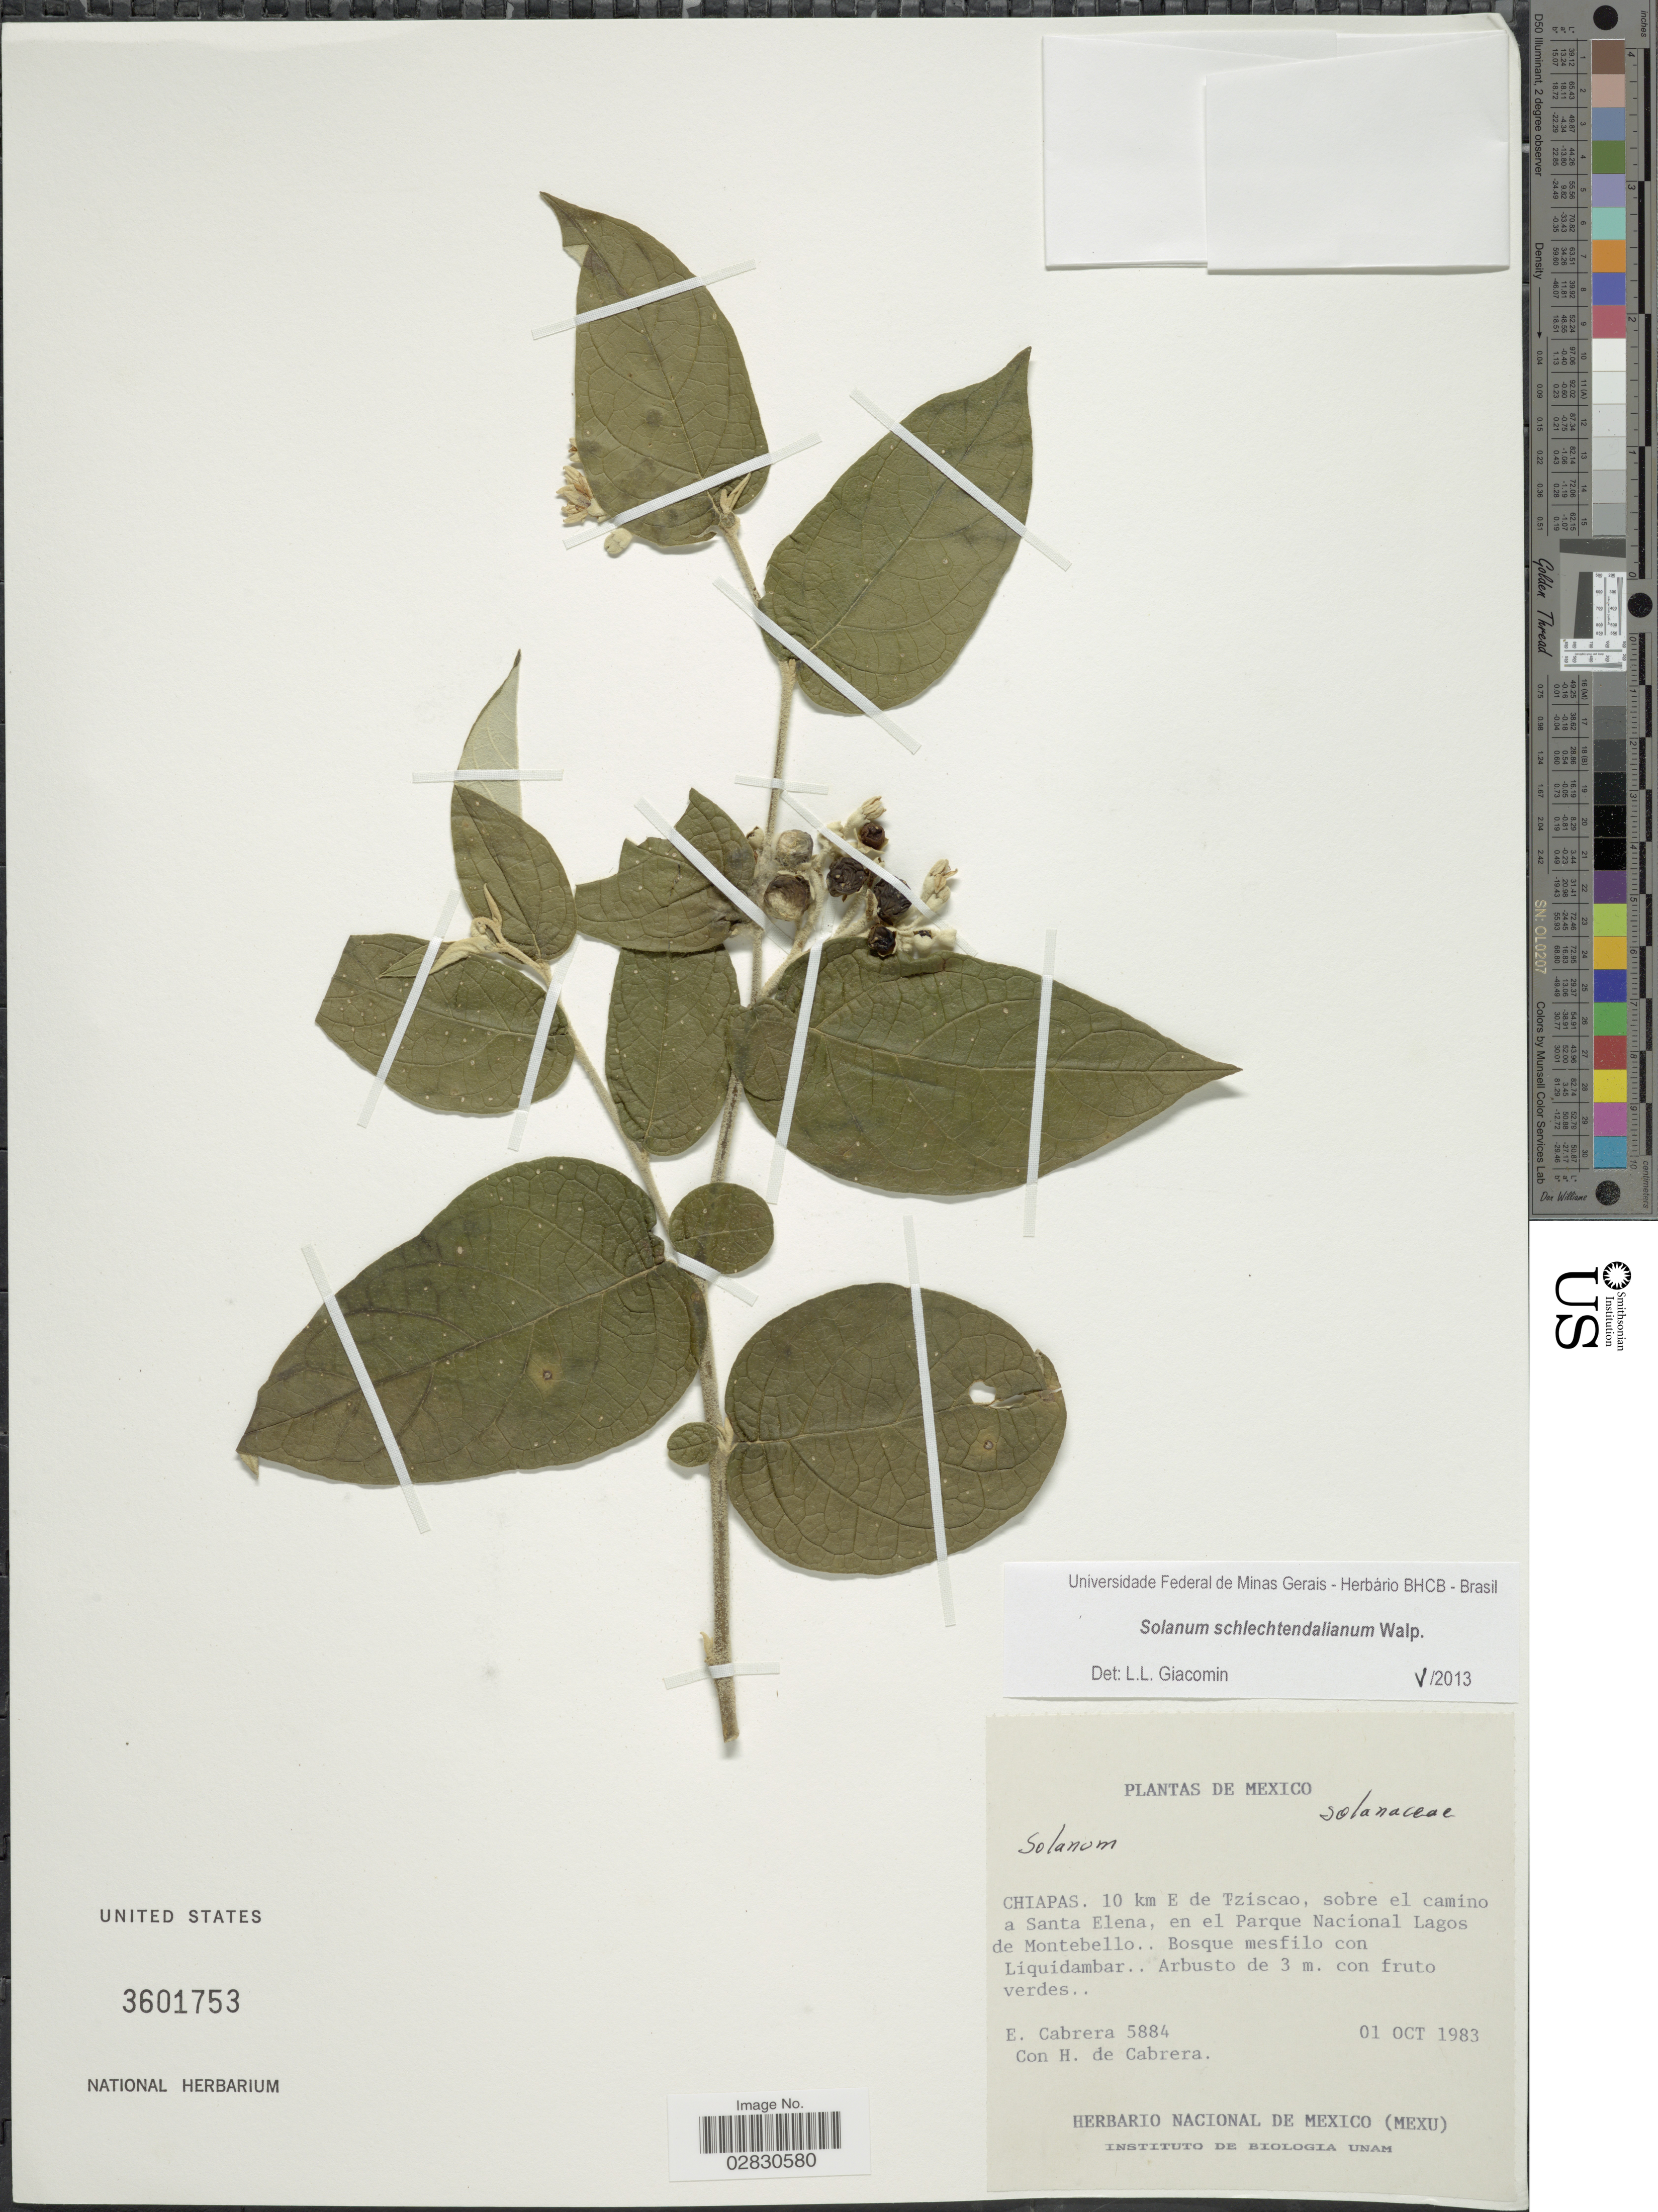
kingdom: Plantae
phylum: Tracheophyta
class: Magnoliopsida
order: Solanales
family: Solanaceae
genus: Solanum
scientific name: Solanum schlechtendalianum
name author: Walp.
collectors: E. Cabrera & H. de Cabrera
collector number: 5884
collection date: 1983-10-01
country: Mexico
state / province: Chiapas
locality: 10 km E de Tziscao, sobre el camino a Santa Elena, en el Parque Nacional Lagos de Montebello.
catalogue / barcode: US 3601753